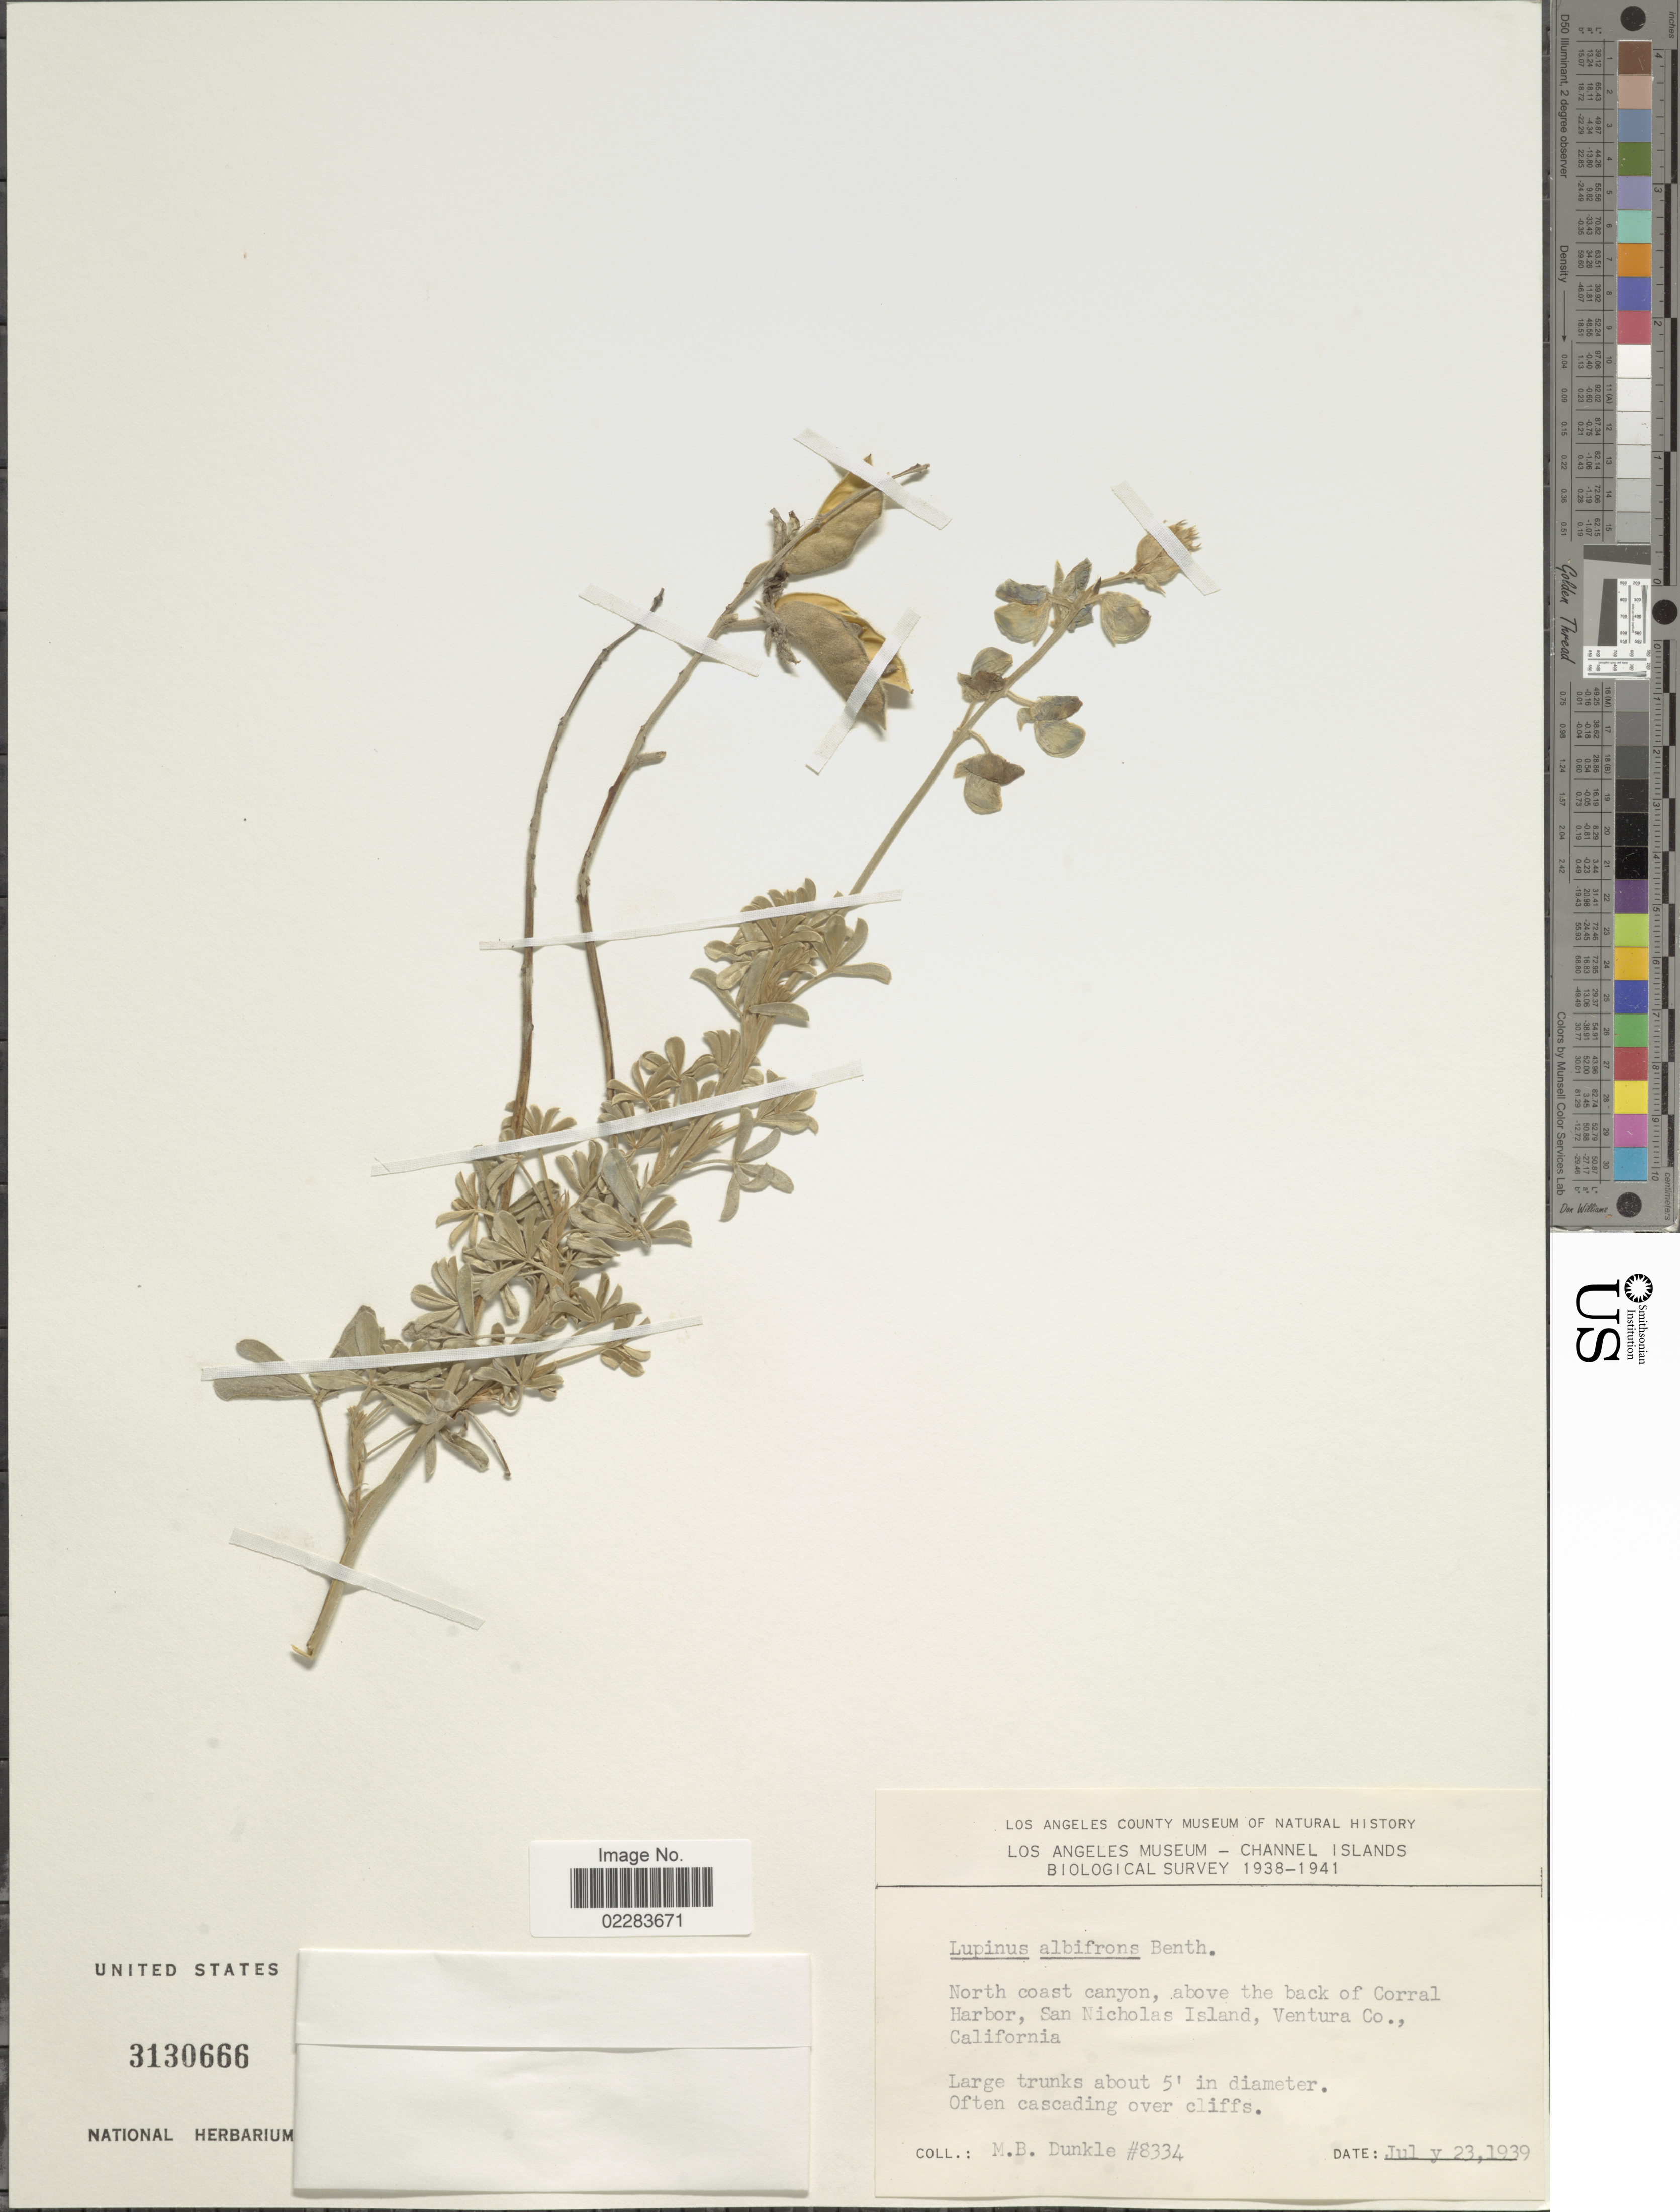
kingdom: Plantae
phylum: Tracheophyta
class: Magnoliopsida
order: Fabales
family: Fabaceae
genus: Lupinus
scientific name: Lupinus albifrons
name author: Benth.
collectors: M. Dunkle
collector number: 8334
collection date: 1939-07-23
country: United States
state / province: California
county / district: Ventura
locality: North coast Canyon, above the back of Corral Harbor, San Nicholas Island, Ventura Co.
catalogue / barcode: US 3130666